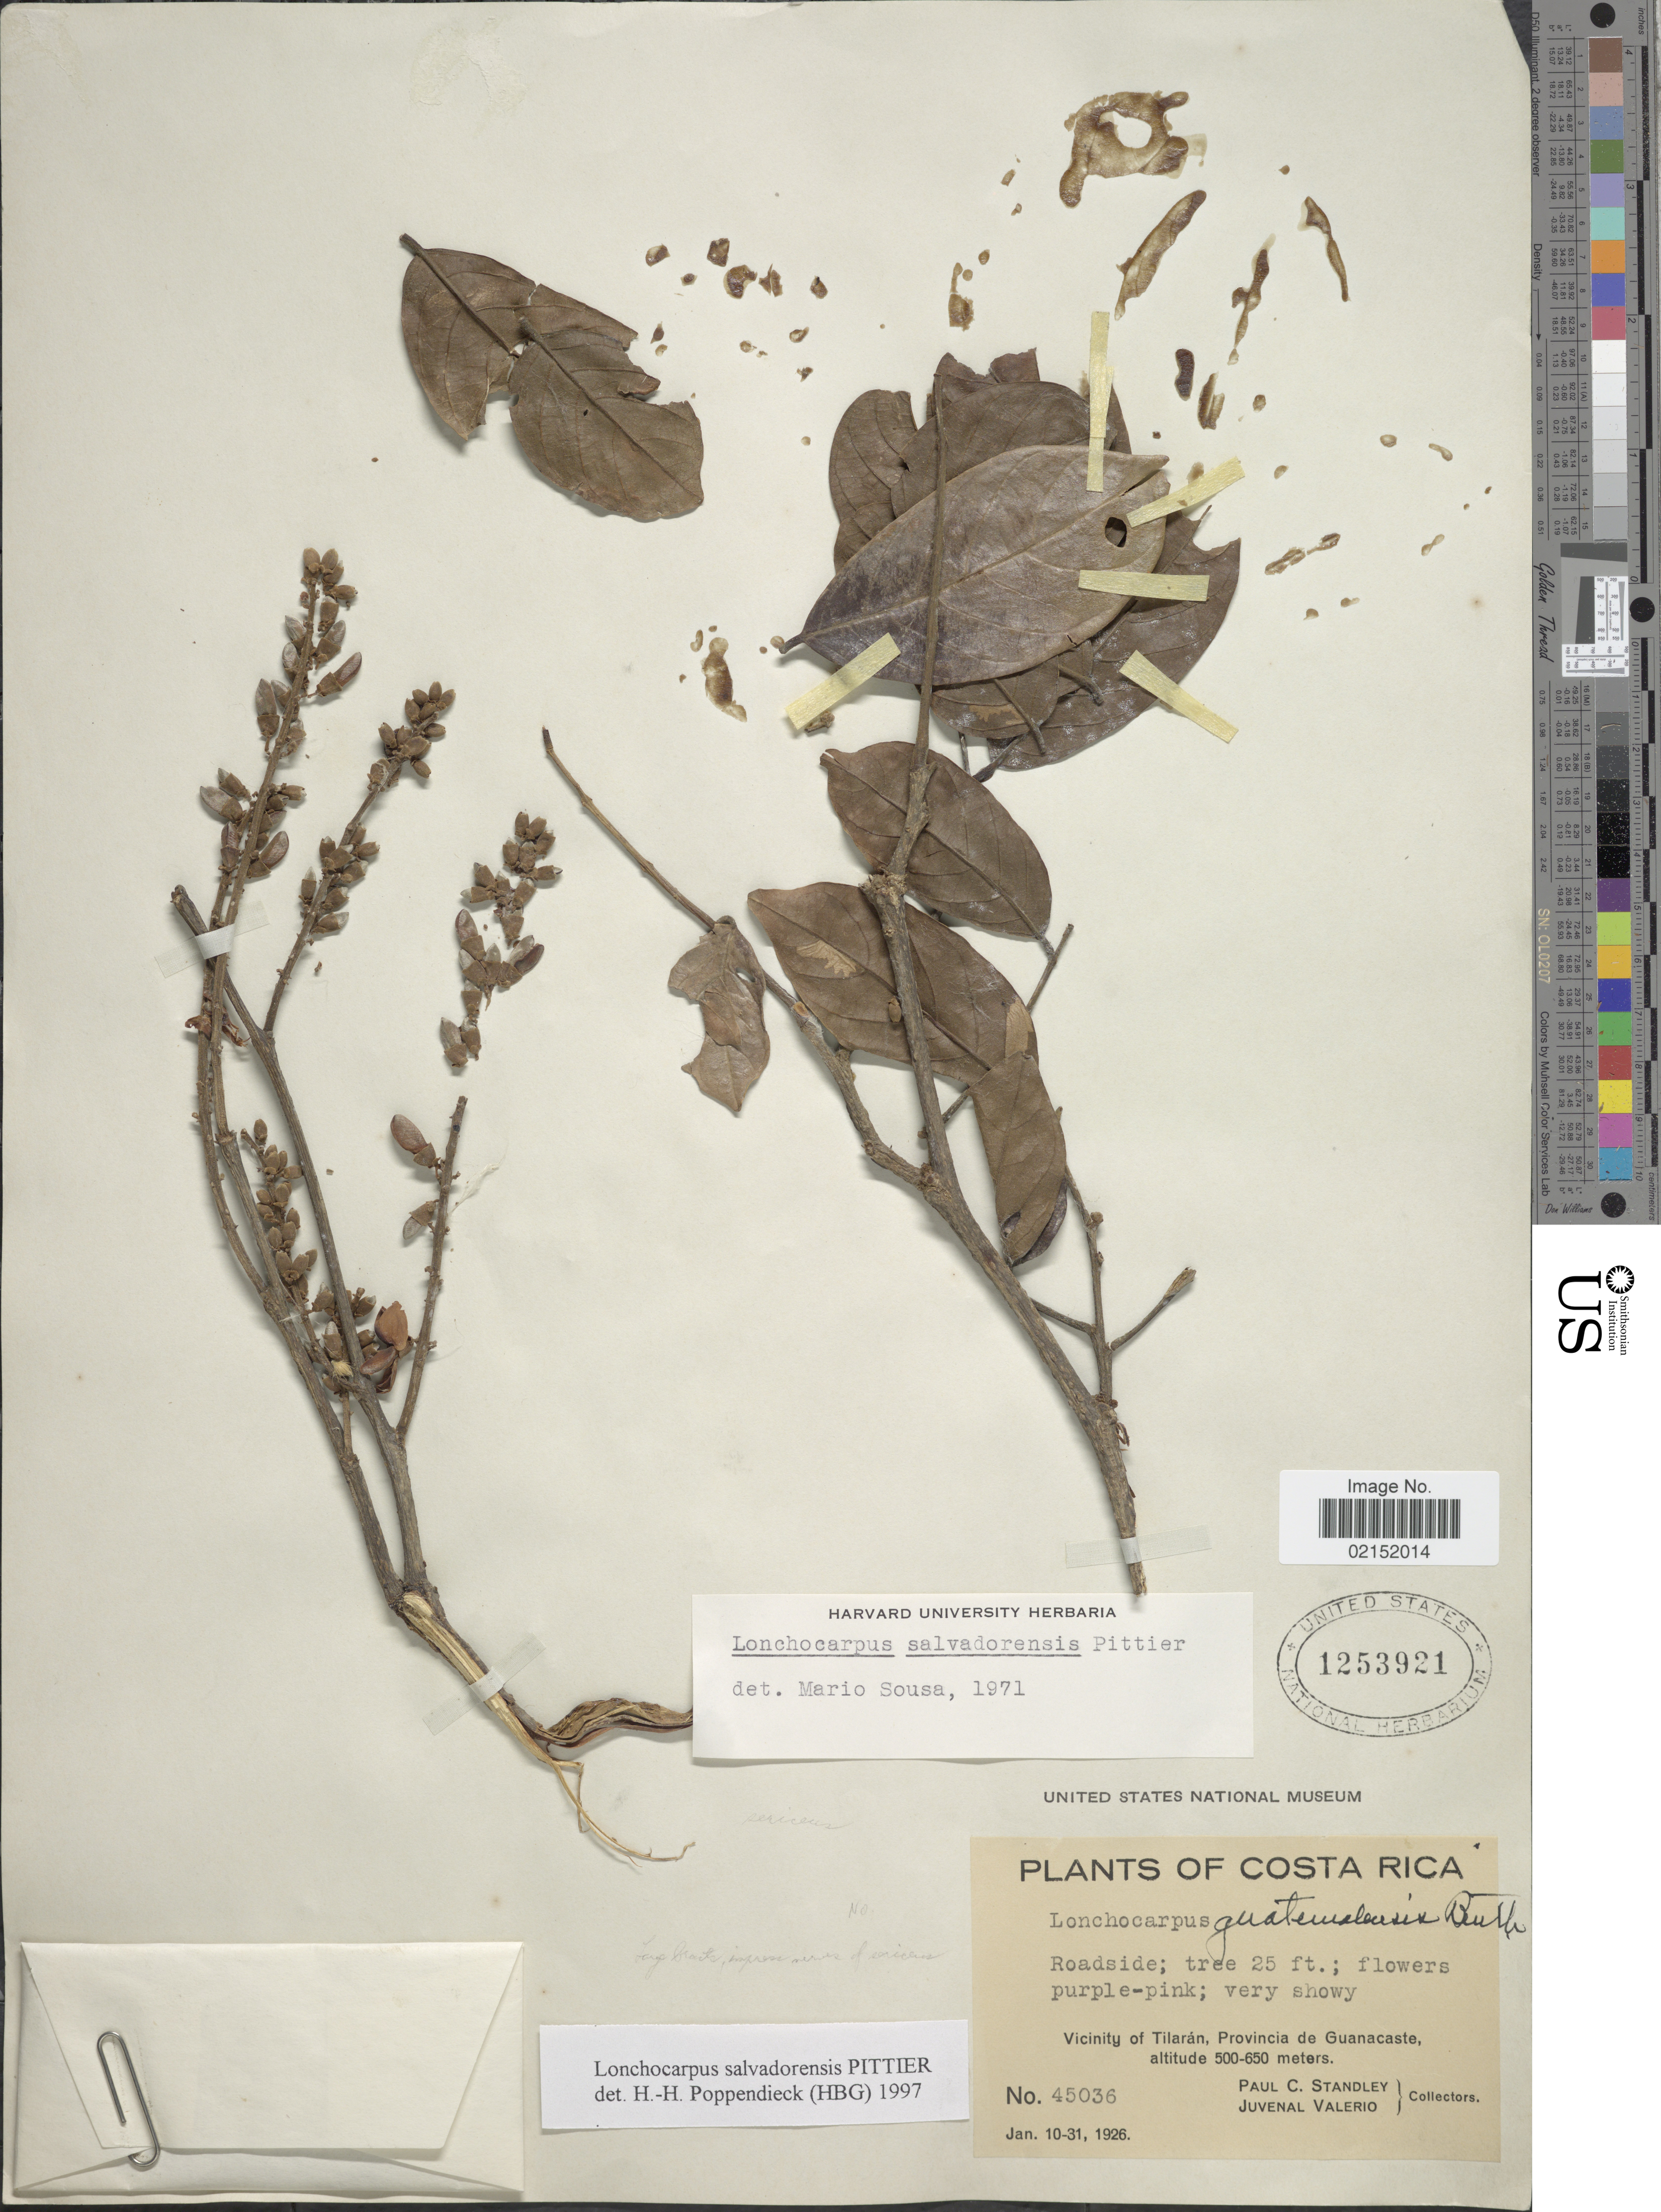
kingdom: Plantae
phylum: Tracheophyta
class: Magnoliopsida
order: Fabales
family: Fabaceae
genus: Lonchocarpus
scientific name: Lonchocarpus salvadorensis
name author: Pittier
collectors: P. C. Standley & J. Valerio R.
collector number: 45036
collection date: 1926-01-10/1926-01-31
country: Costa Rica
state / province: Guanacaste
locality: Vicinity of Tilaran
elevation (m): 500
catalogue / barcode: US 1253921